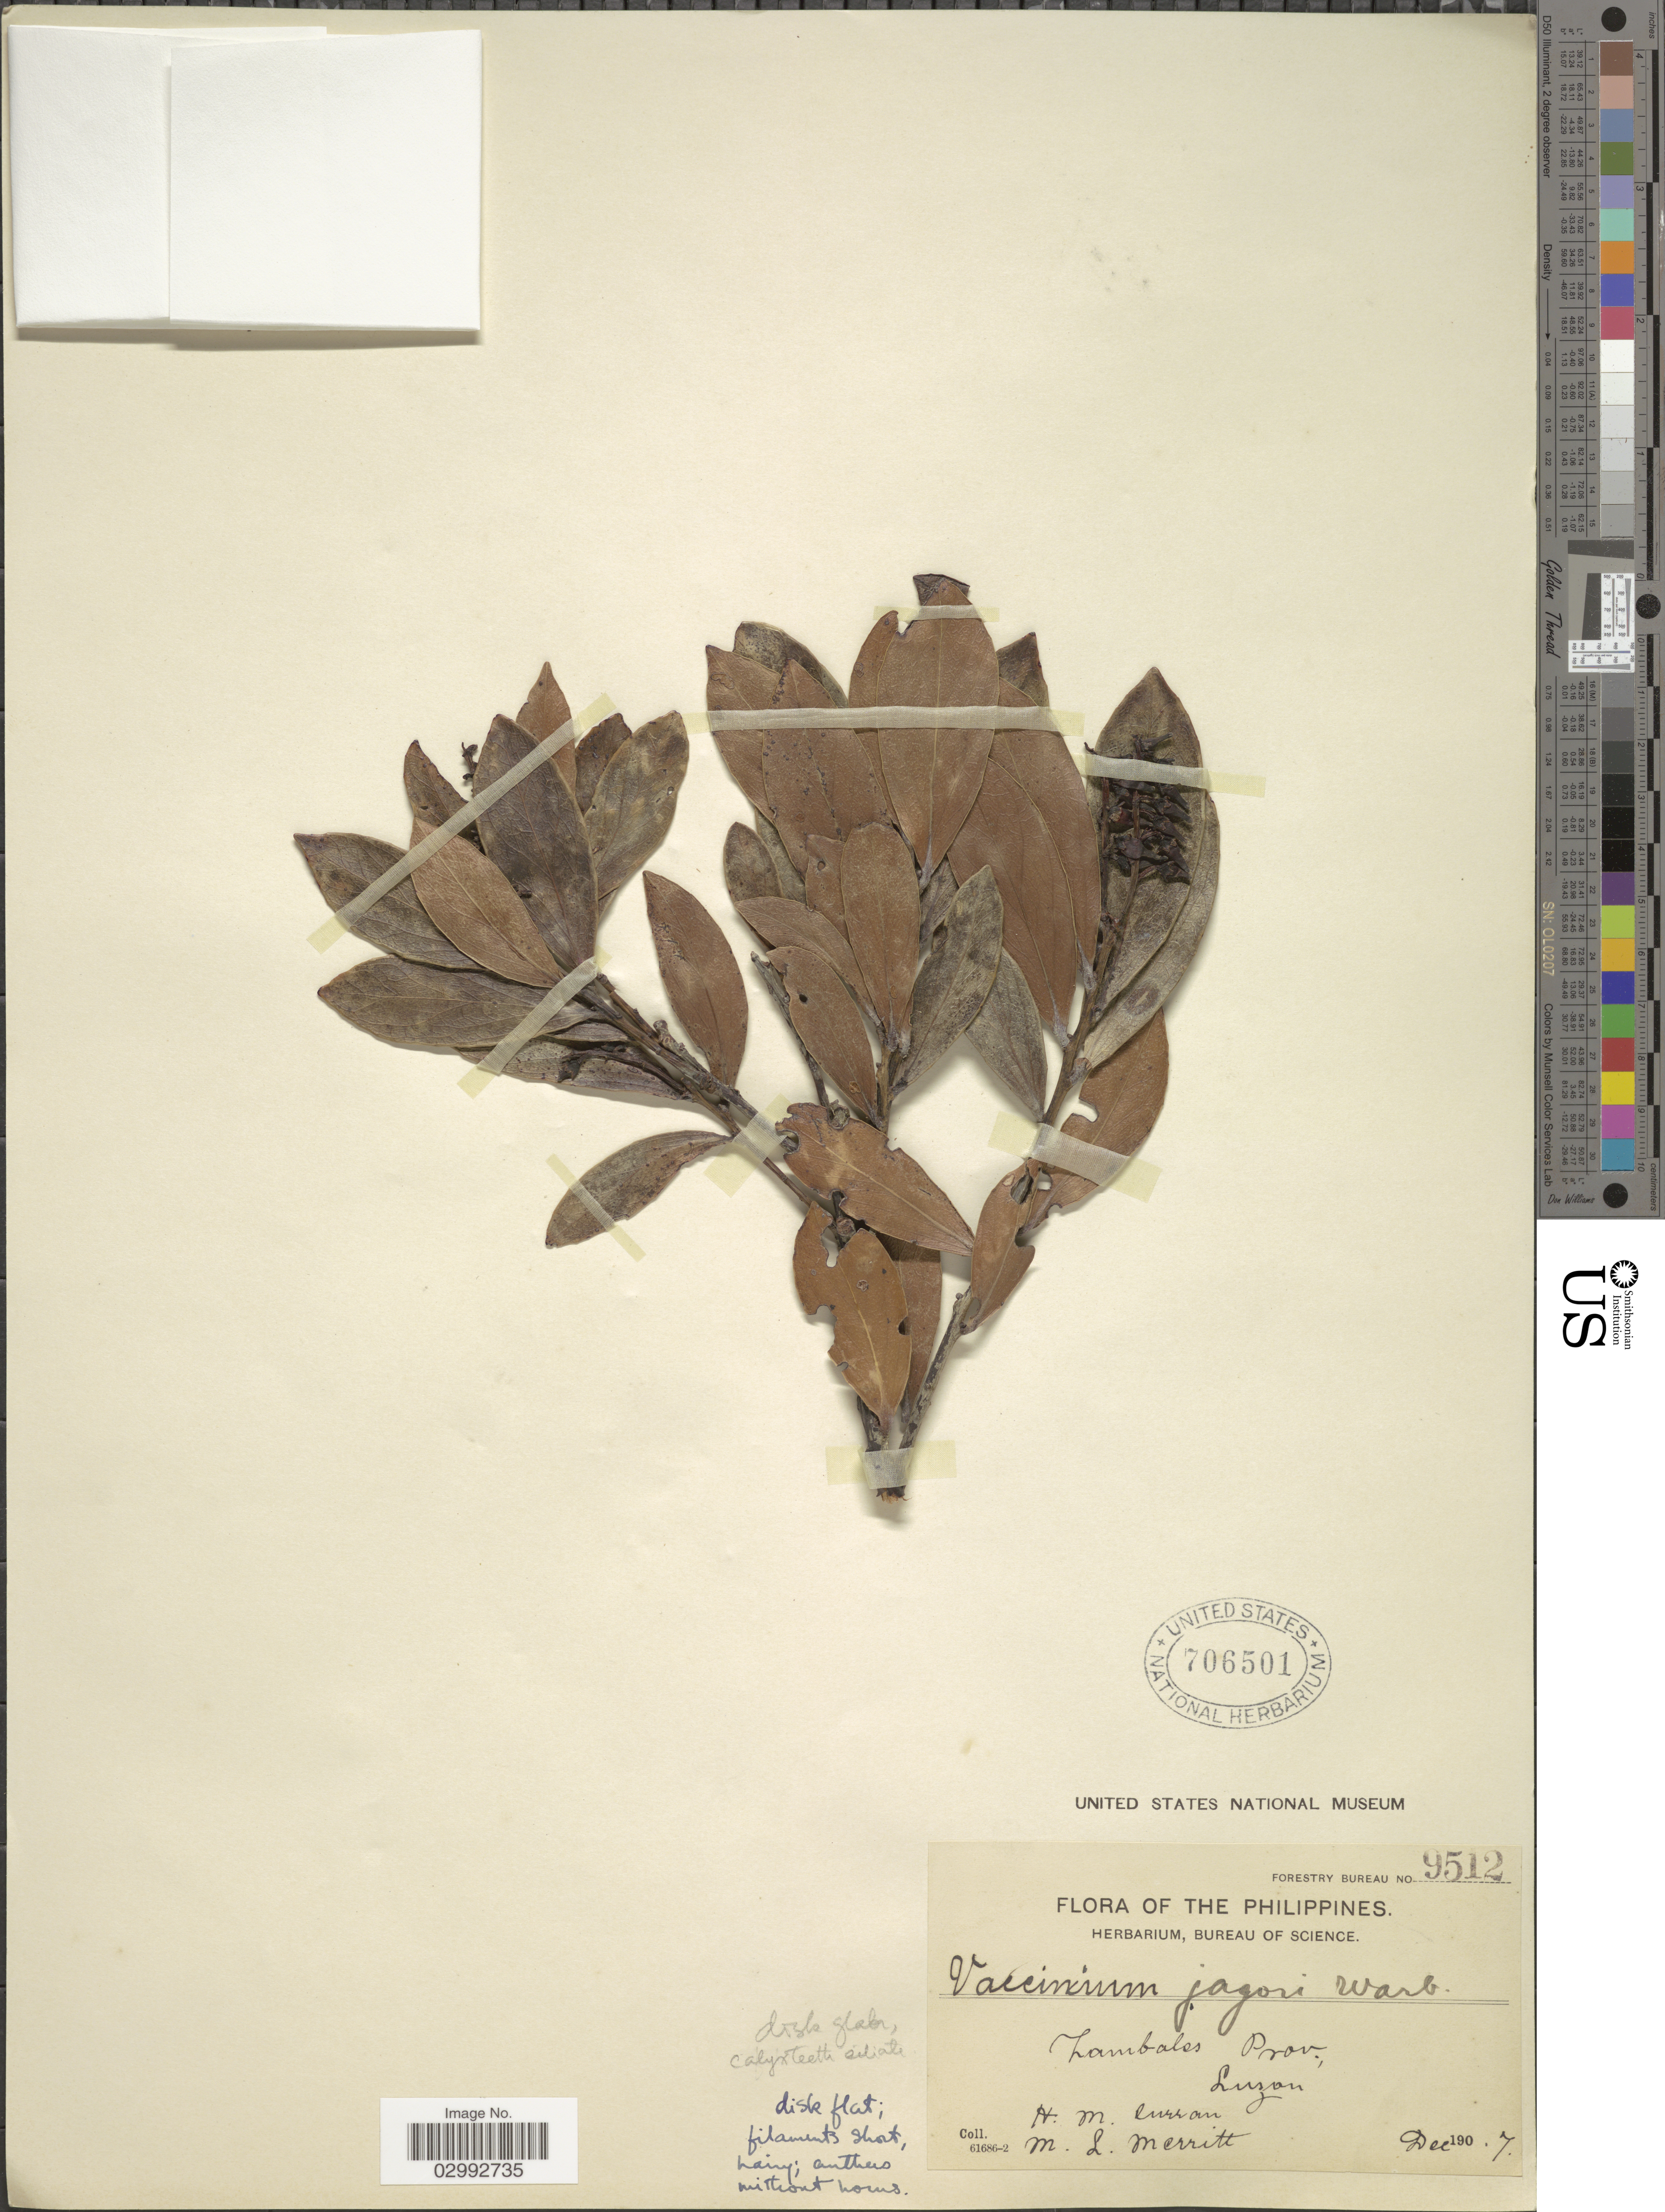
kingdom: Plantae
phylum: Tracheophyta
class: Magnoliopsida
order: Ericales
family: Ericaceae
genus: Vaccinium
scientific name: Vaccinium jagori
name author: Warb.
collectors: H. M. Curran & M. L. Merritt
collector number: Forestry Bureau 9512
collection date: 1907-12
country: Philippines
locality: Zambales Prov., Luzon.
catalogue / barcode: US 706501